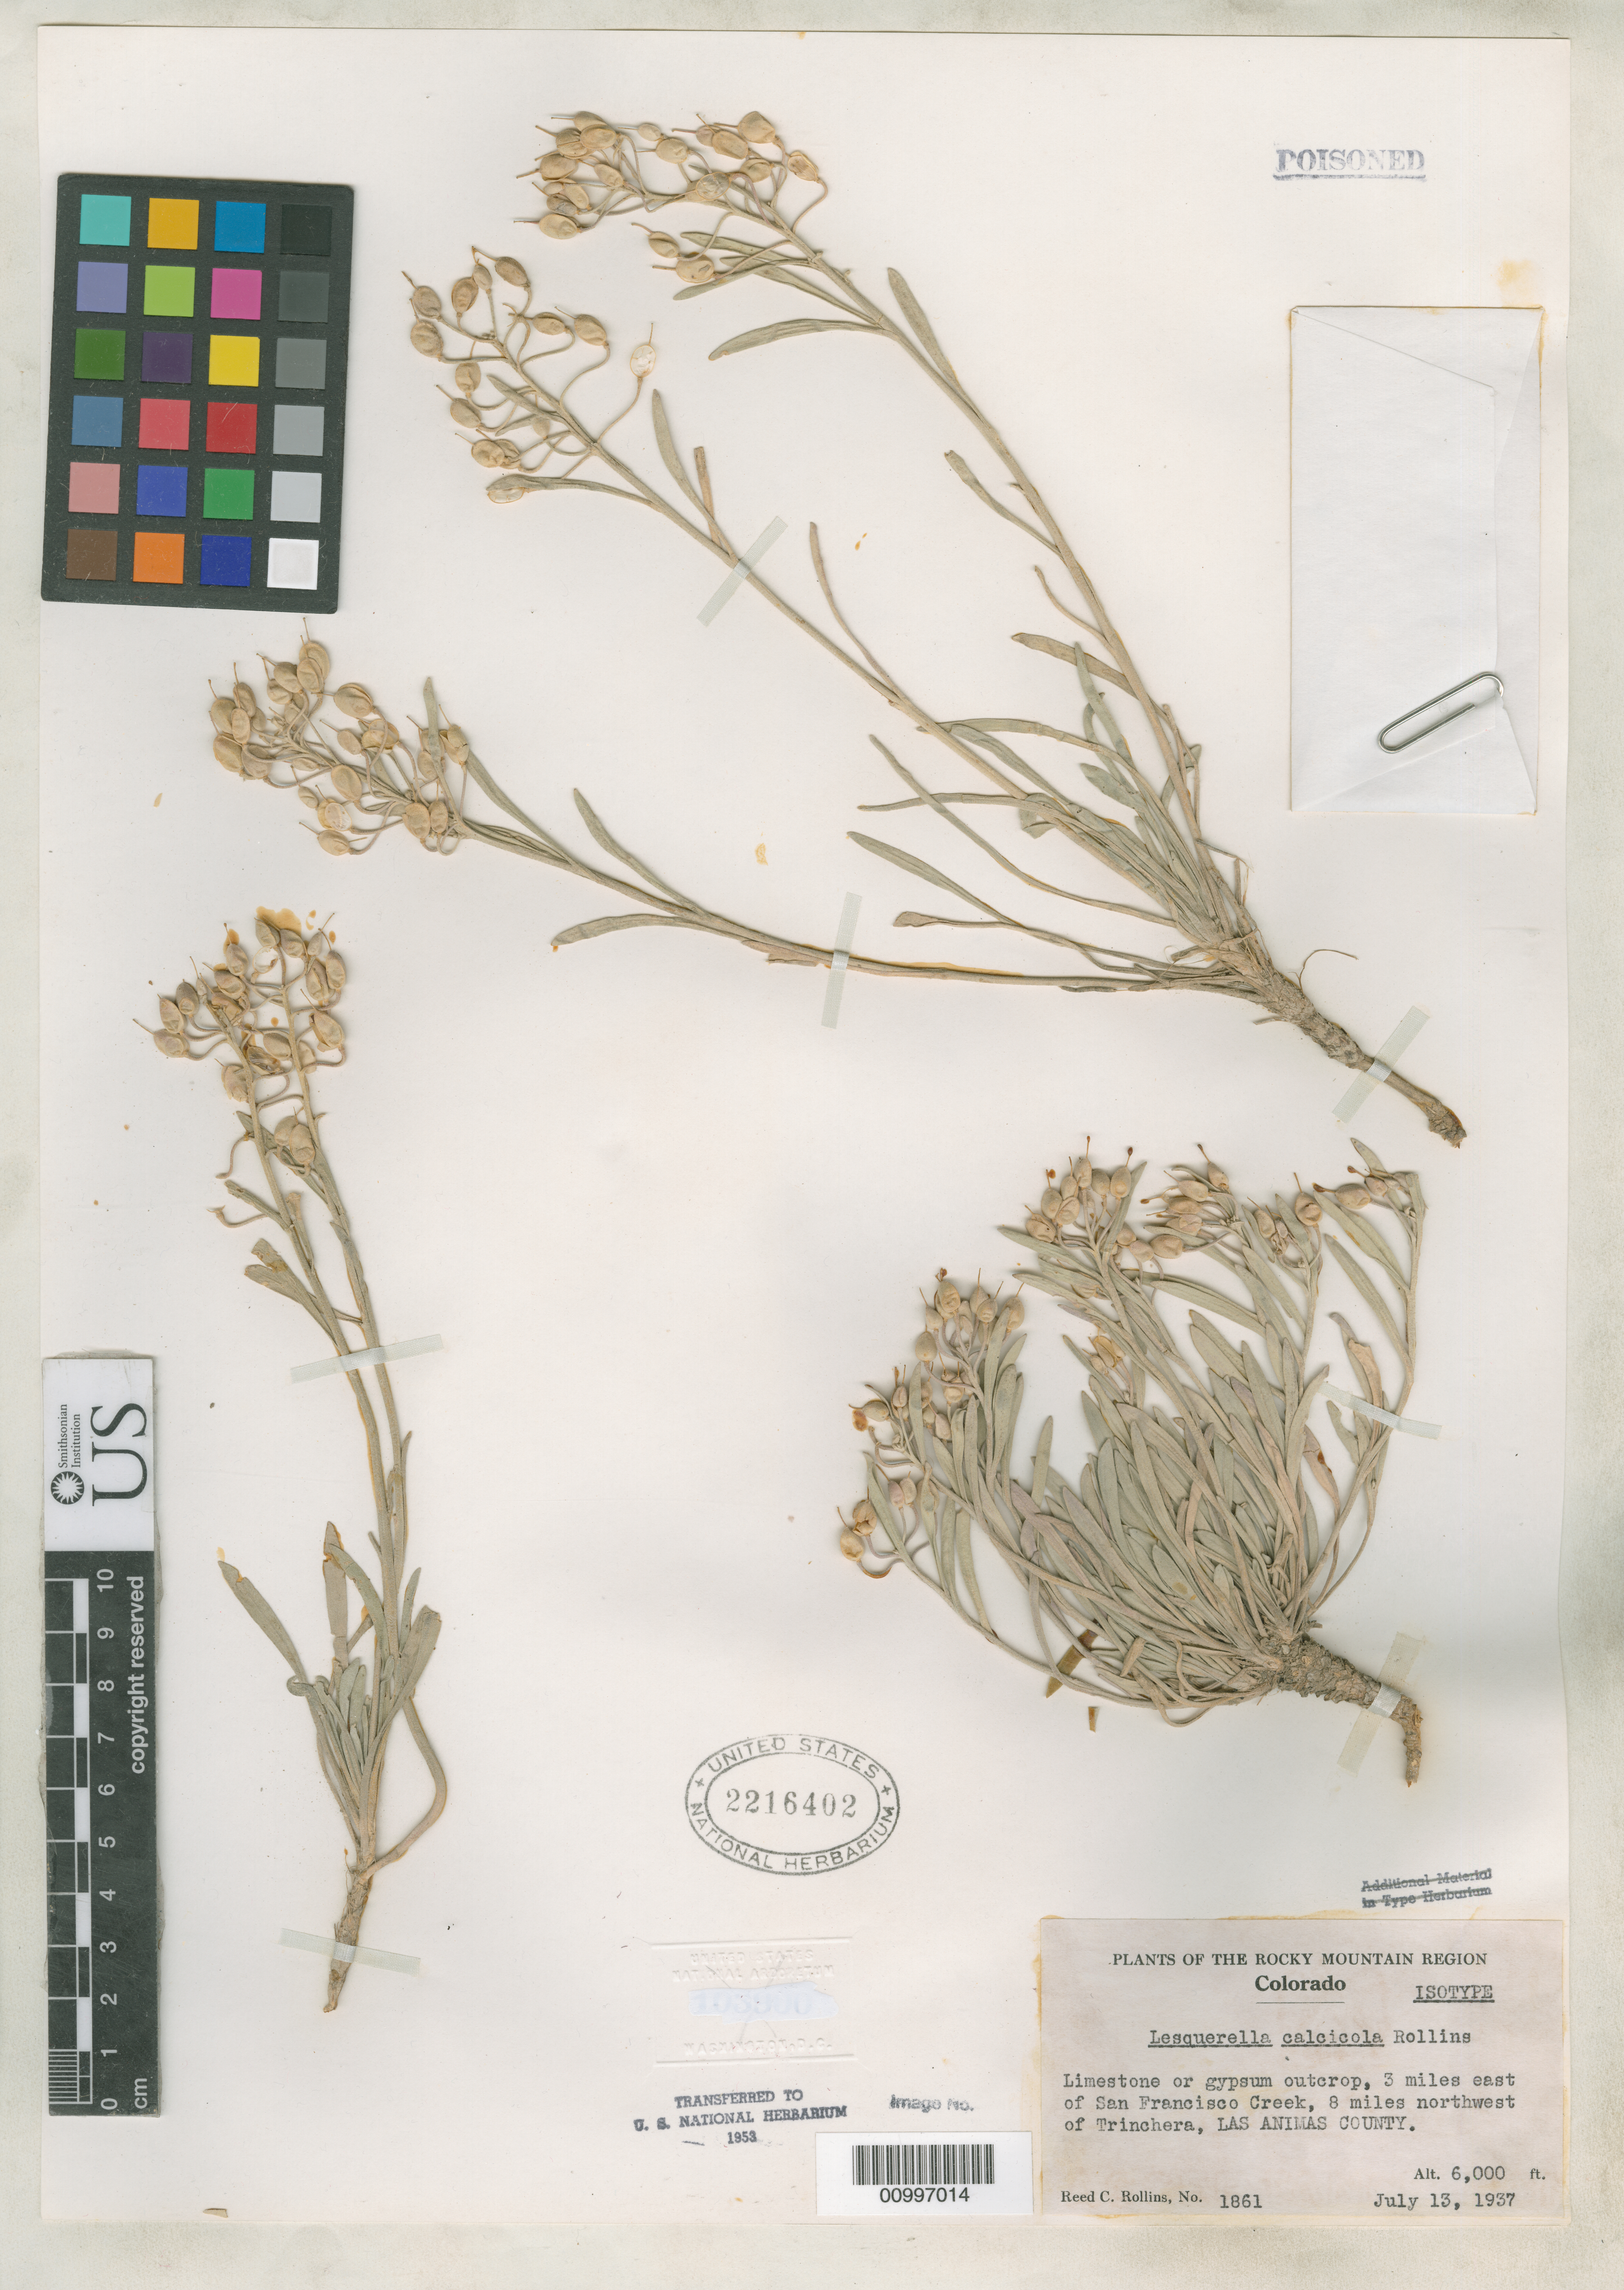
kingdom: Plantae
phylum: Tracheophyta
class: Magnoliopsida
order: Brassicales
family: Brassicaceae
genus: Lesquerella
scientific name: Lesquerella calcicola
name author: Rollins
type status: Isotype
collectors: R. C. Rollins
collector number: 1861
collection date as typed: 13 Jul 1937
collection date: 1937-07-13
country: United States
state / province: Colorado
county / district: Las Animas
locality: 3 miles east of San Francisco Creek, 8 miles northwest of Trinchera.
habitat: Limestone or gypsum outcrop.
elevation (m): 1829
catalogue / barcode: US 2216402